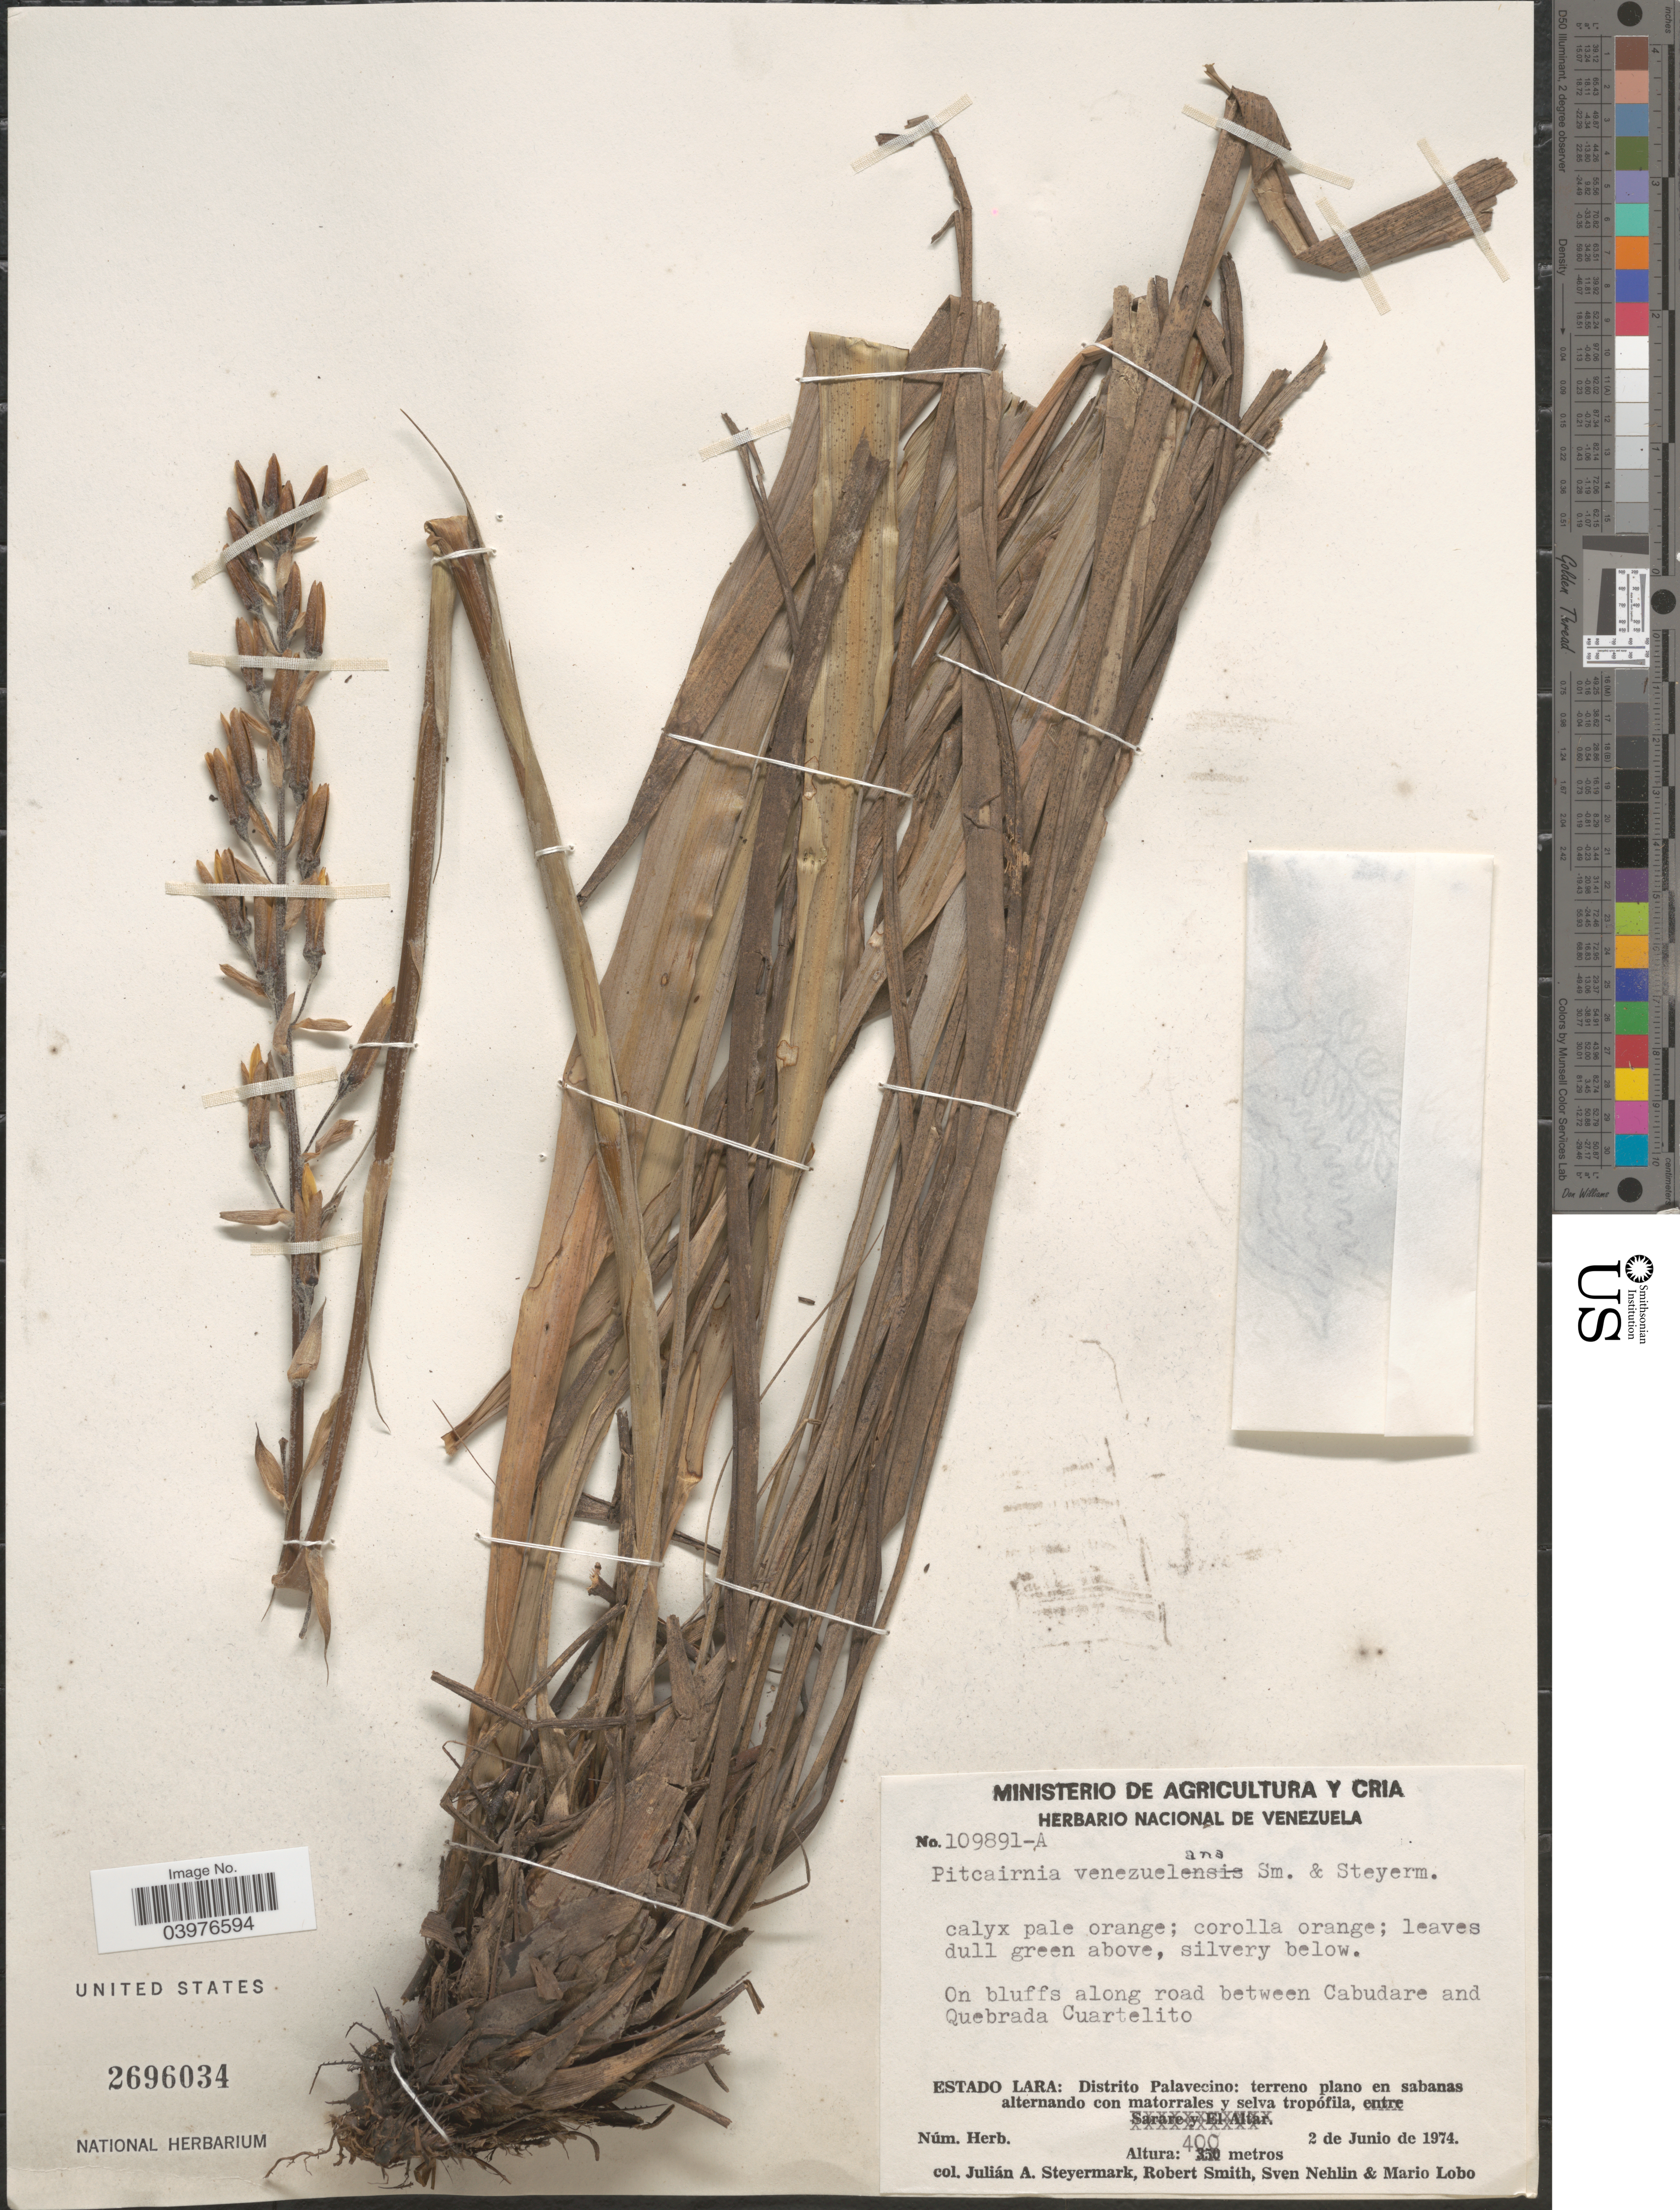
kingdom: Plantae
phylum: Tracheophyta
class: Liliopsida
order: Poales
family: Bromeliaceae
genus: Pitcairnia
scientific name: Pitcairnia venezuelana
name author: L.B. Sm. & Steyerm.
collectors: J. Steyermark, R. F. Smith, S. Nehlin & M. Lobo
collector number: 109891-A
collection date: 1974-06-02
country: Venezuela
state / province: Lara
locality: On bluffs along road between Cabudare and Quebrada Cuartelito. Distrito Palavecino.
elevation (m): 400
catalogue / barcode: US 2696034